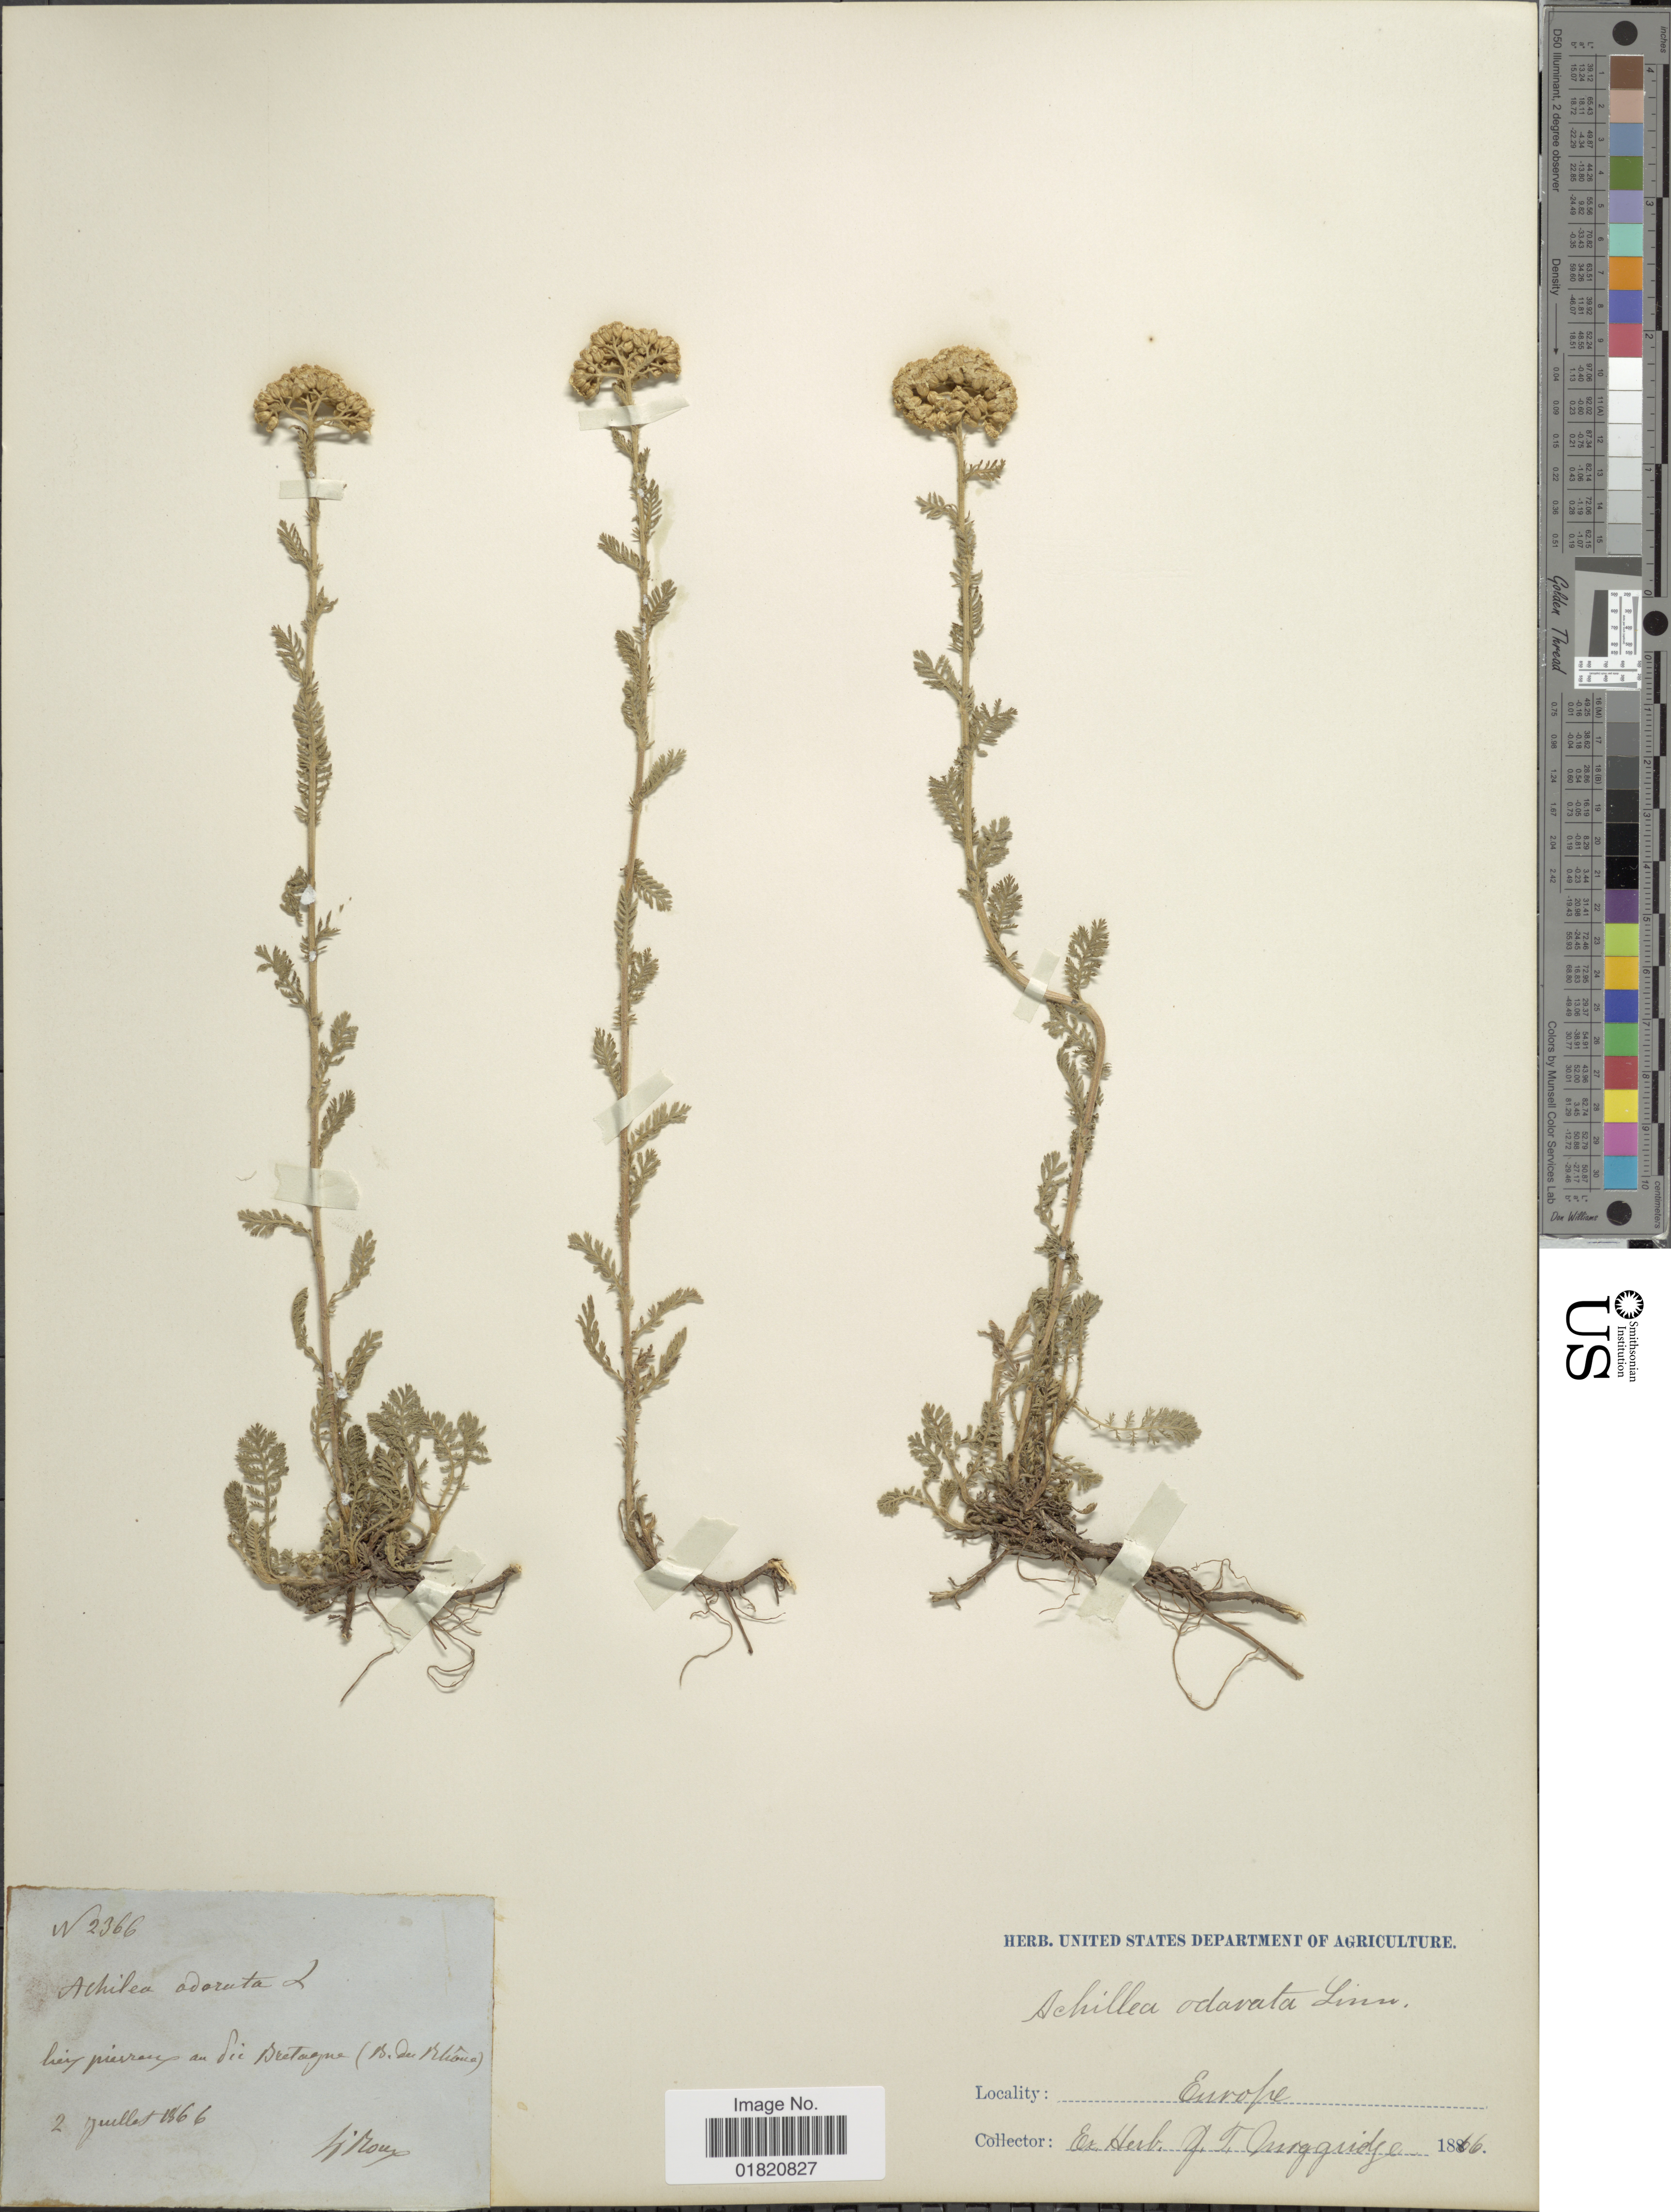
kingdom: Plantae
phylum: Tracheophyta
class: Magnoliopsida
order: Asterales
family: Asteraceae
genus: Achillea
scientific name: Achillea odorata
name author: Koch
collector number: W2366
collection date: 1866-07-02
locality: Liex pierrans an die Bretagne (B. du Blanca) [interpreted] Europe